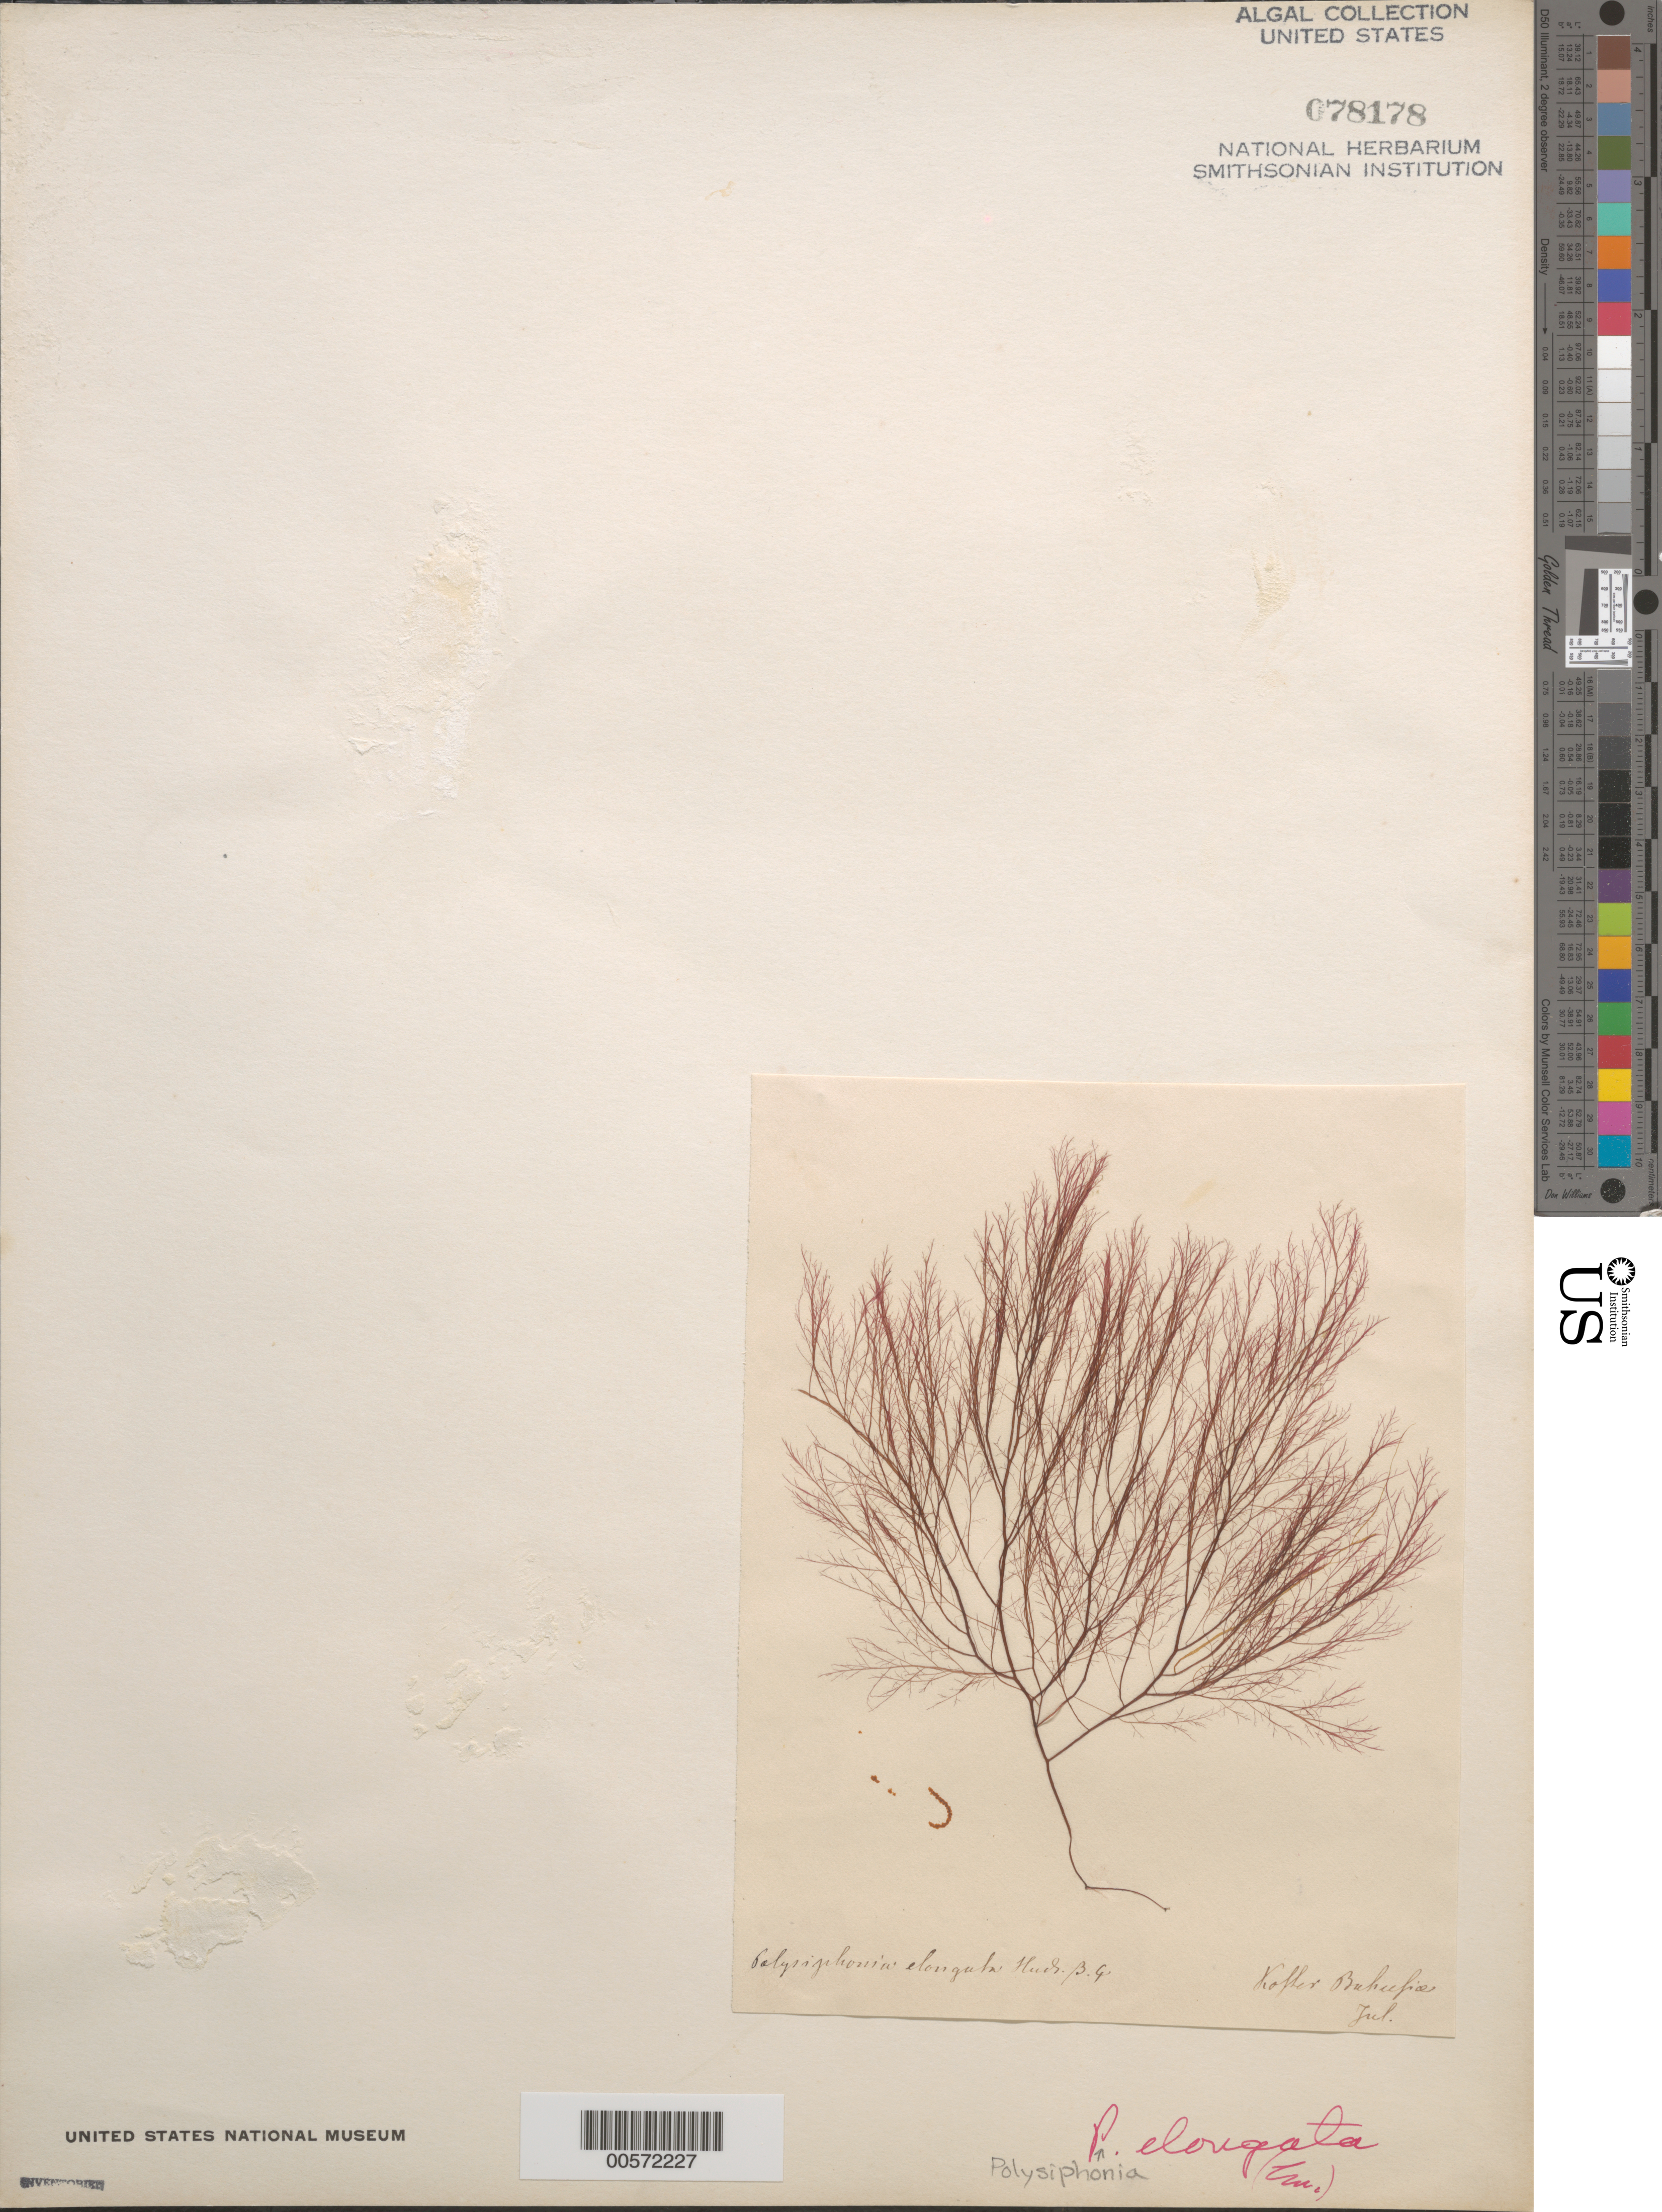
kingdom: Plantae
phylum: Rhodophyta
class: Florideophyceae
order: Ceramiales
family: Rhodomelaceae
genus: Carradoriella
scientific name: Carradoriella elongata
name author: (Hudson) Savoie & G.W. Saunders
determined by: Algae name updating Project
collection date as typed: Jul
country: Sweden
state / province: Västra Götaland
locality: Bohus coast (koster bahusiae)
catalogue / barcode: US 78178